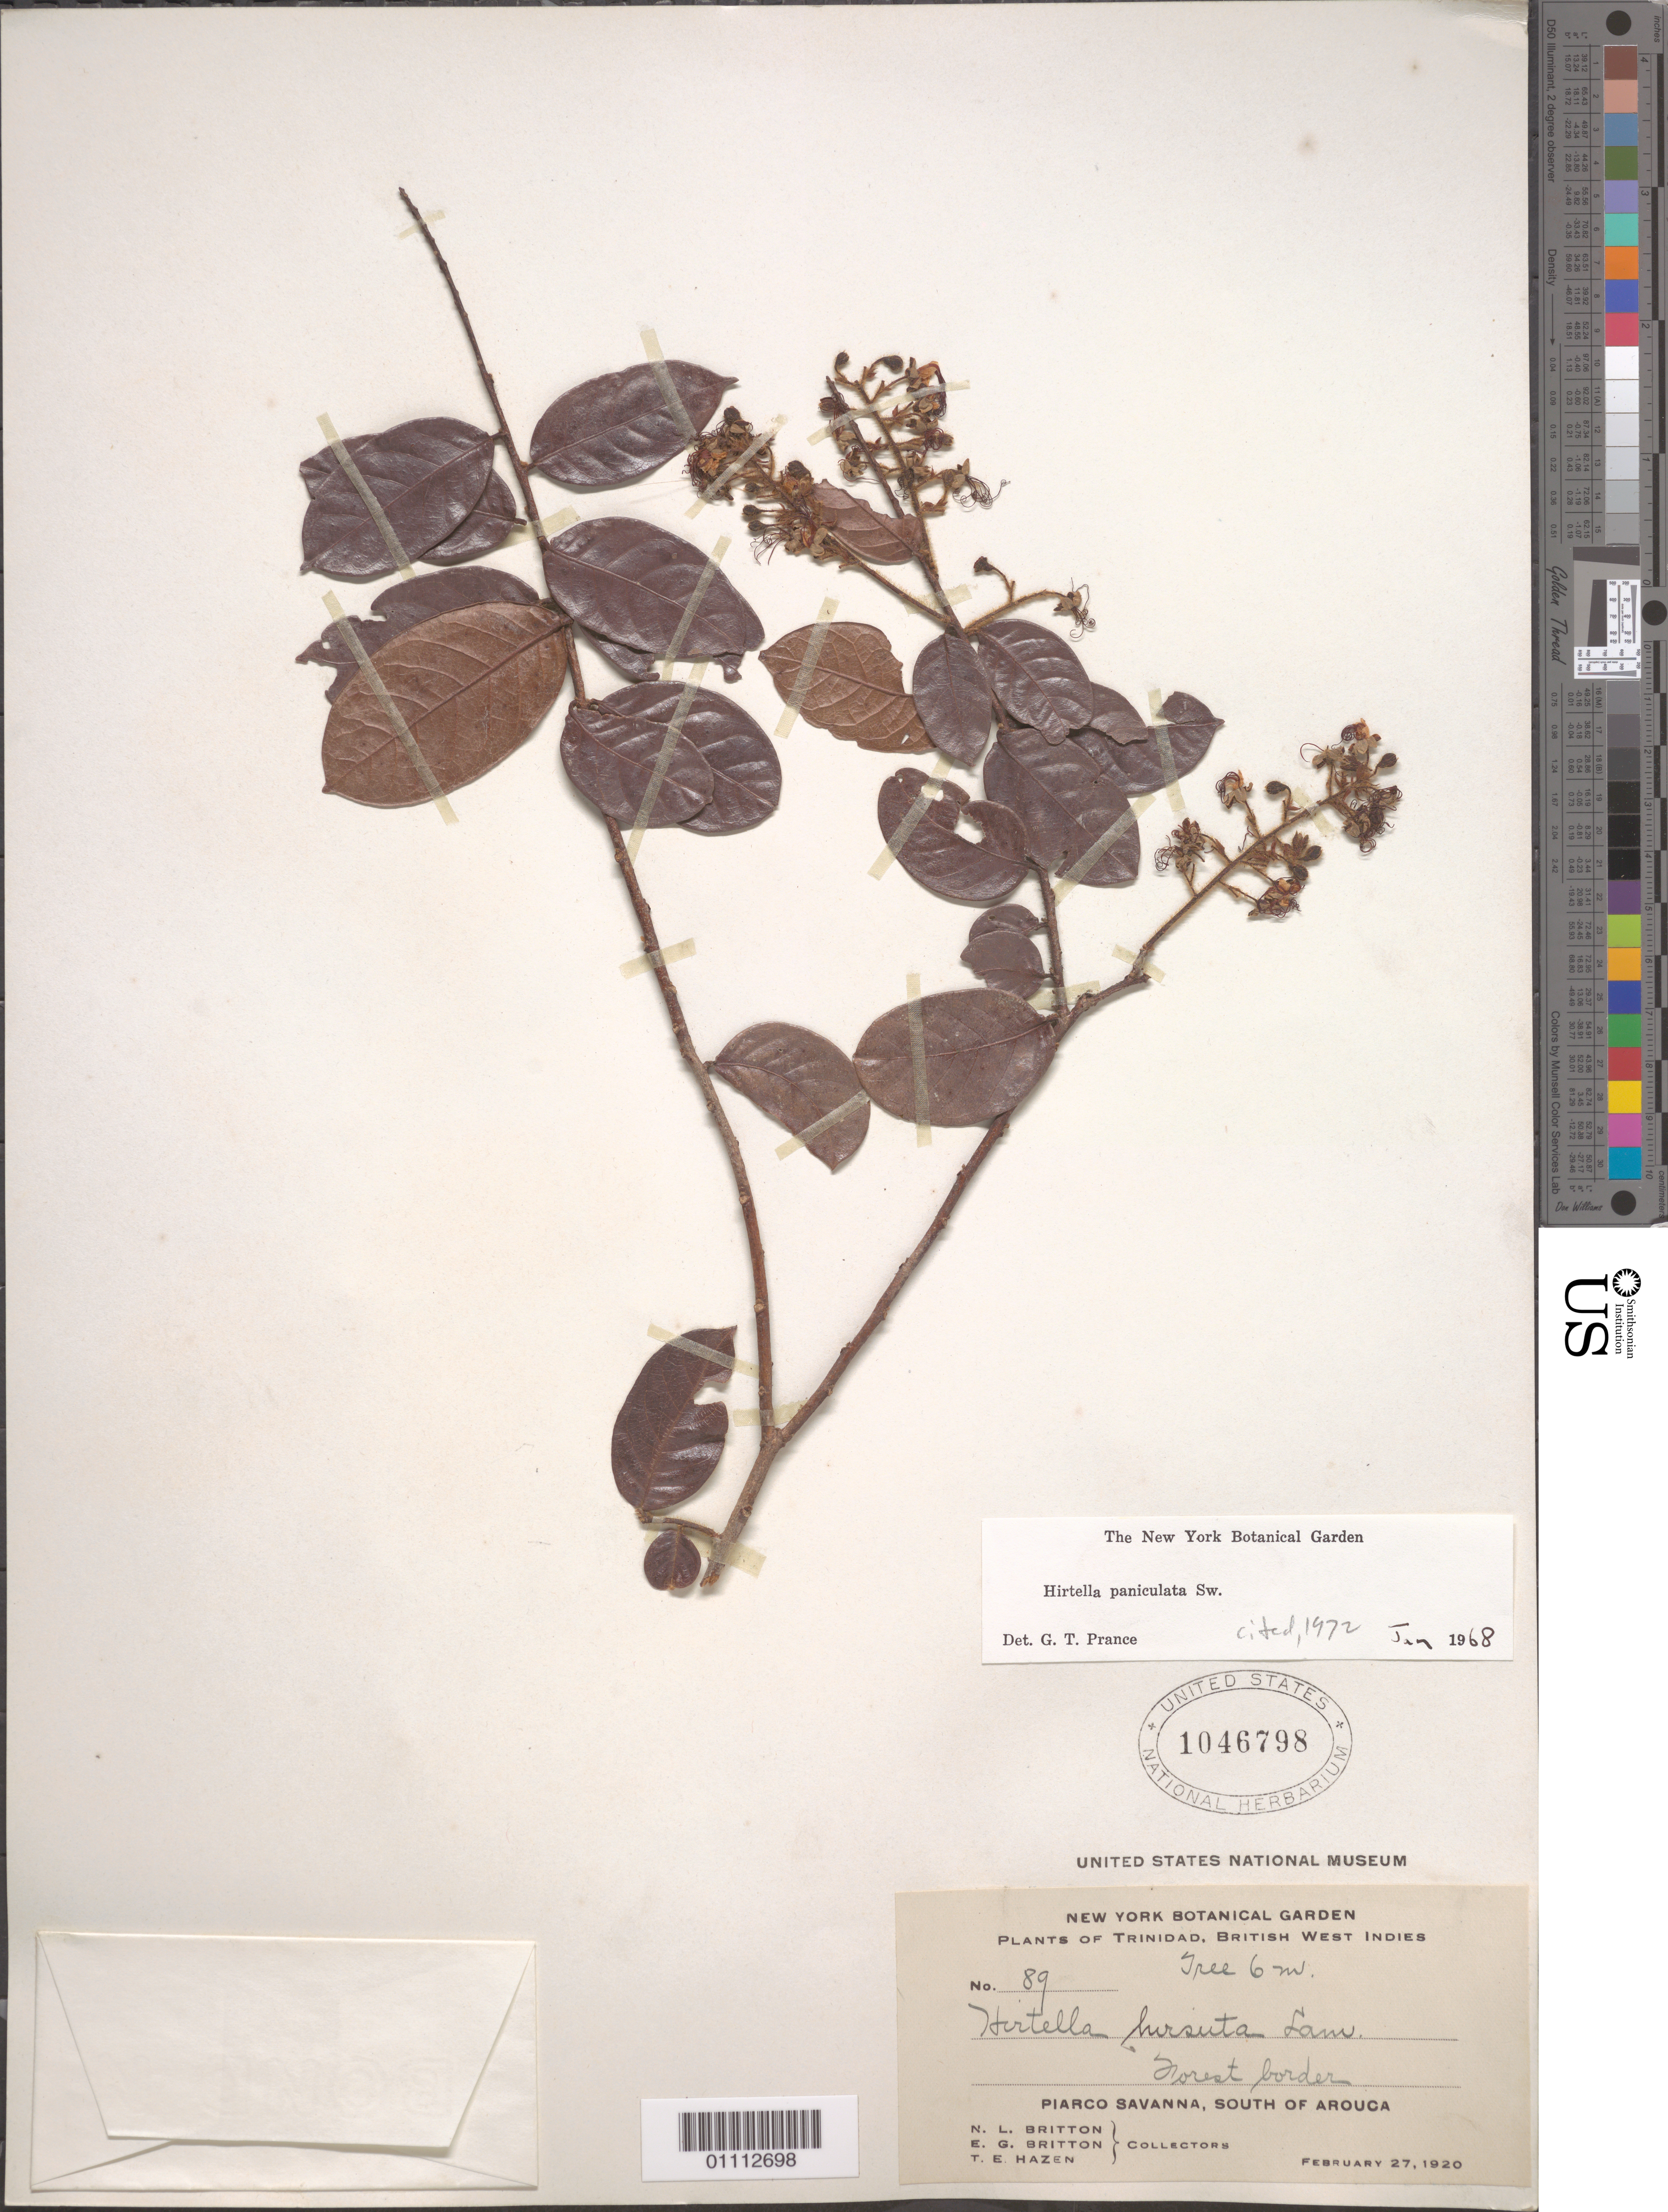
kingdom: Plantae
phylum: Tracheophyta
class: Magnoliopsida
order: Malpighiales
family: Chrysobalanaceae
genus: Hirtella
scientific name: Hirtella paniculata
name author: Sw.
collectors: E. G. Britton & T. E. Hazen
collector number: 89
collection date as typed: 27 Feb 1920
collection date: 1920-02-27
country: Trinidad and Tobago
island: Trinidad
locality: Forest border. Piarco Savanna, South of Arouca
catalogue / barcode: US 1046798